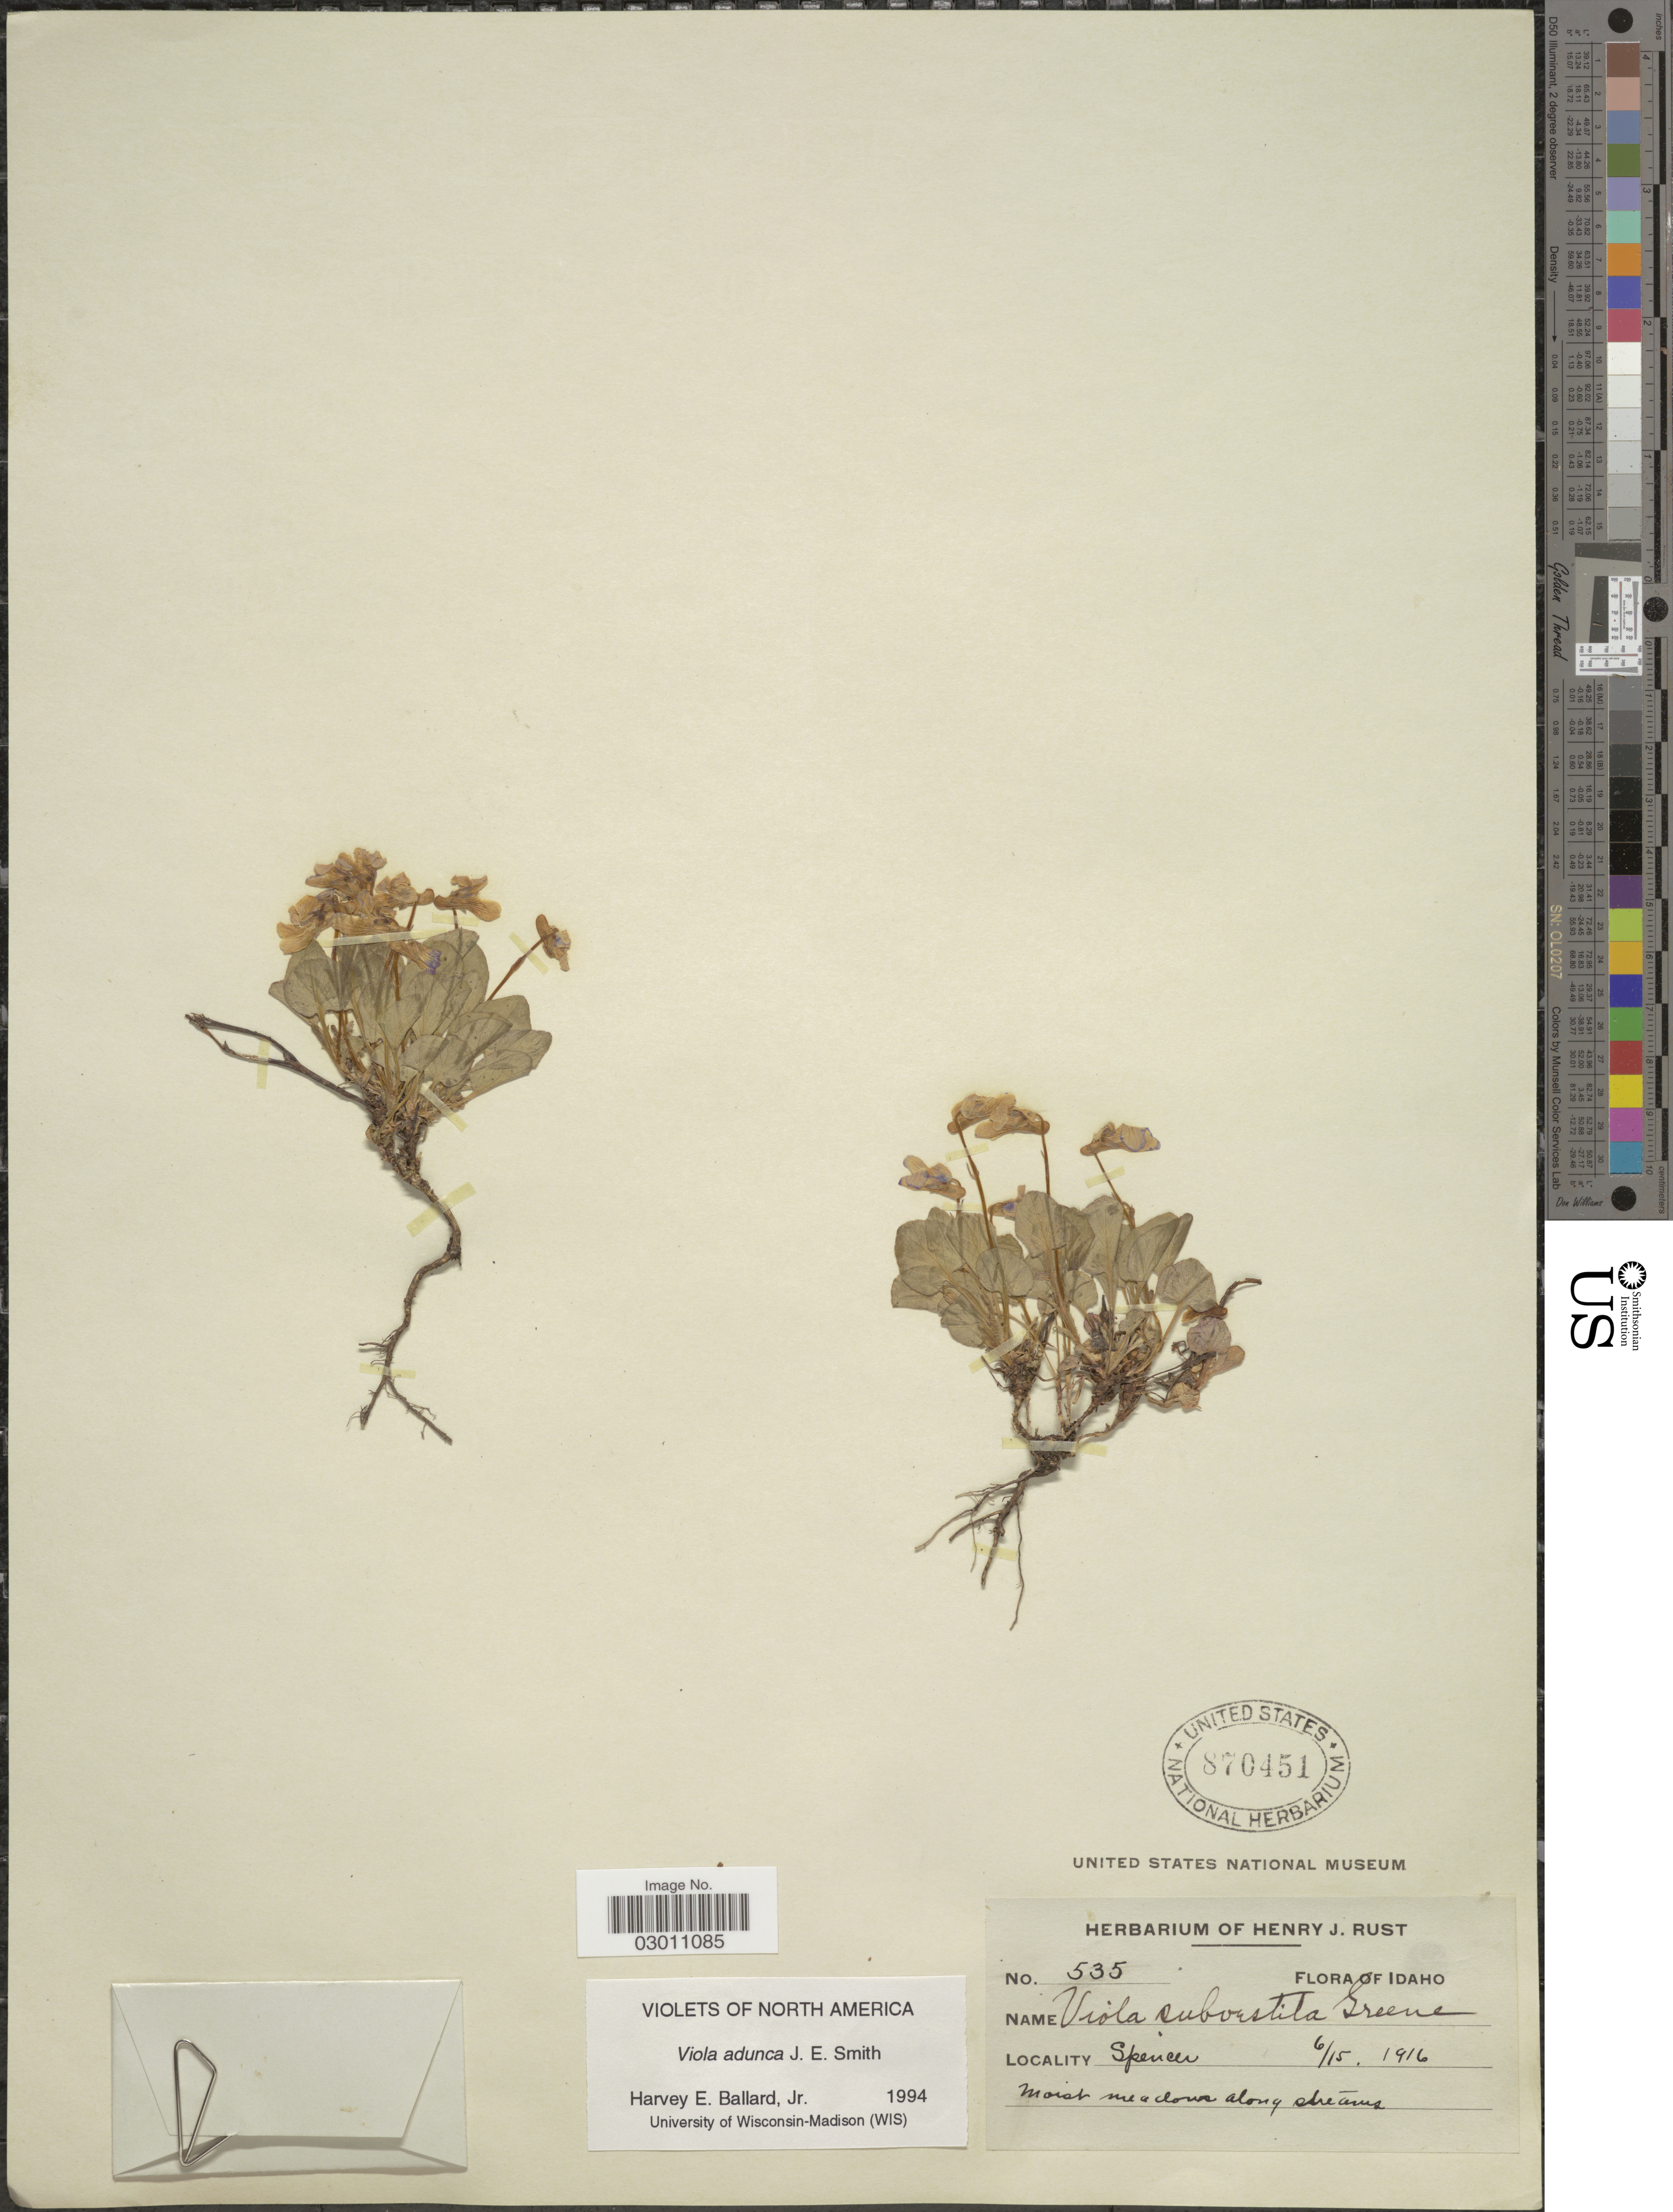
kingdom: Plantae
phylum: Tracheophyta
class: Magnoliopsida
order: Malpighiales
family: Violaceae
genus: Viola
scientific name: Viola adunca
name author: Sm.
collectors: ex herb. Henry J. Rust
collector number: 535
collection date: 1916-06-15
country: United States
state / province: Idaho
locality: Spencer. Moist meadows along streams.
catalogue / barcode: US 870451